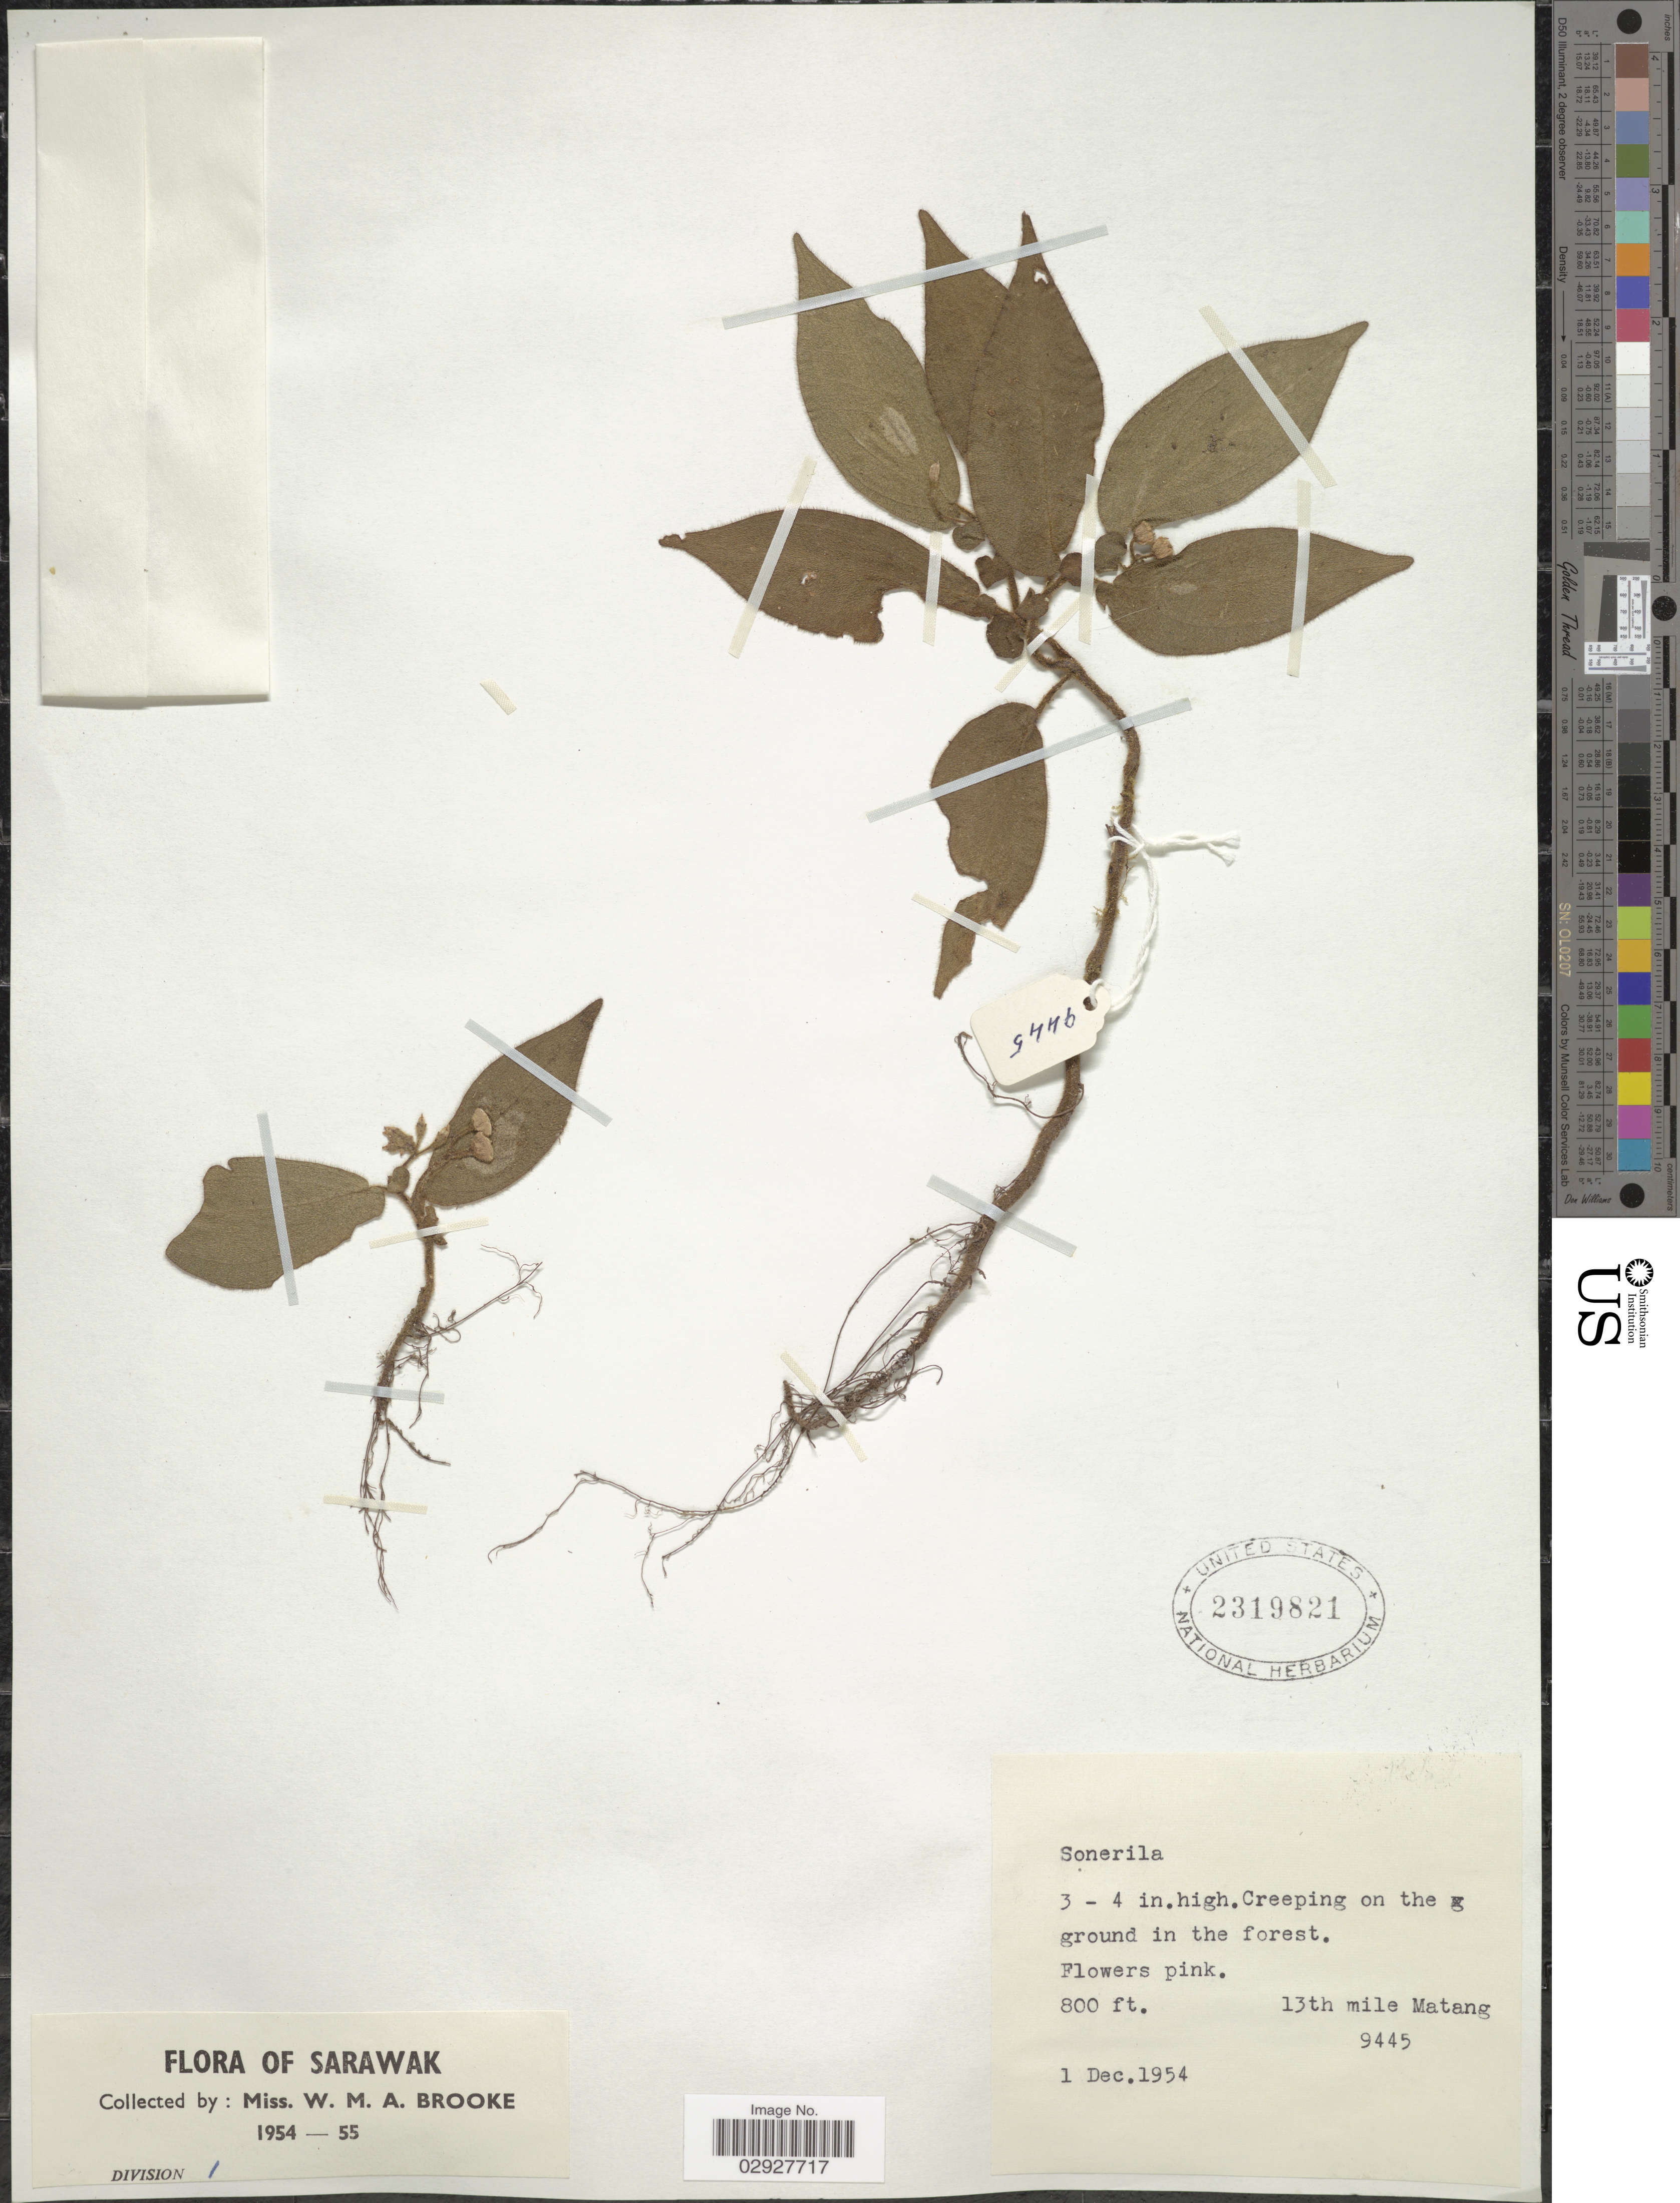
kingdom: Plantae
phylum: Tracheophyta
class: Magnoliopsida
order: Myrtales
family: Melastomataceae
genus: Sonerila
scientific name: Sonerila sp.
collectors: W. Brooke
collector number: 9445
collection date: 1954-12-01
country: Malaysia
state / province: Sarawak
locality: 13th mile Matang.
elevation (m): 244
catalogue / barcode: US 2319821